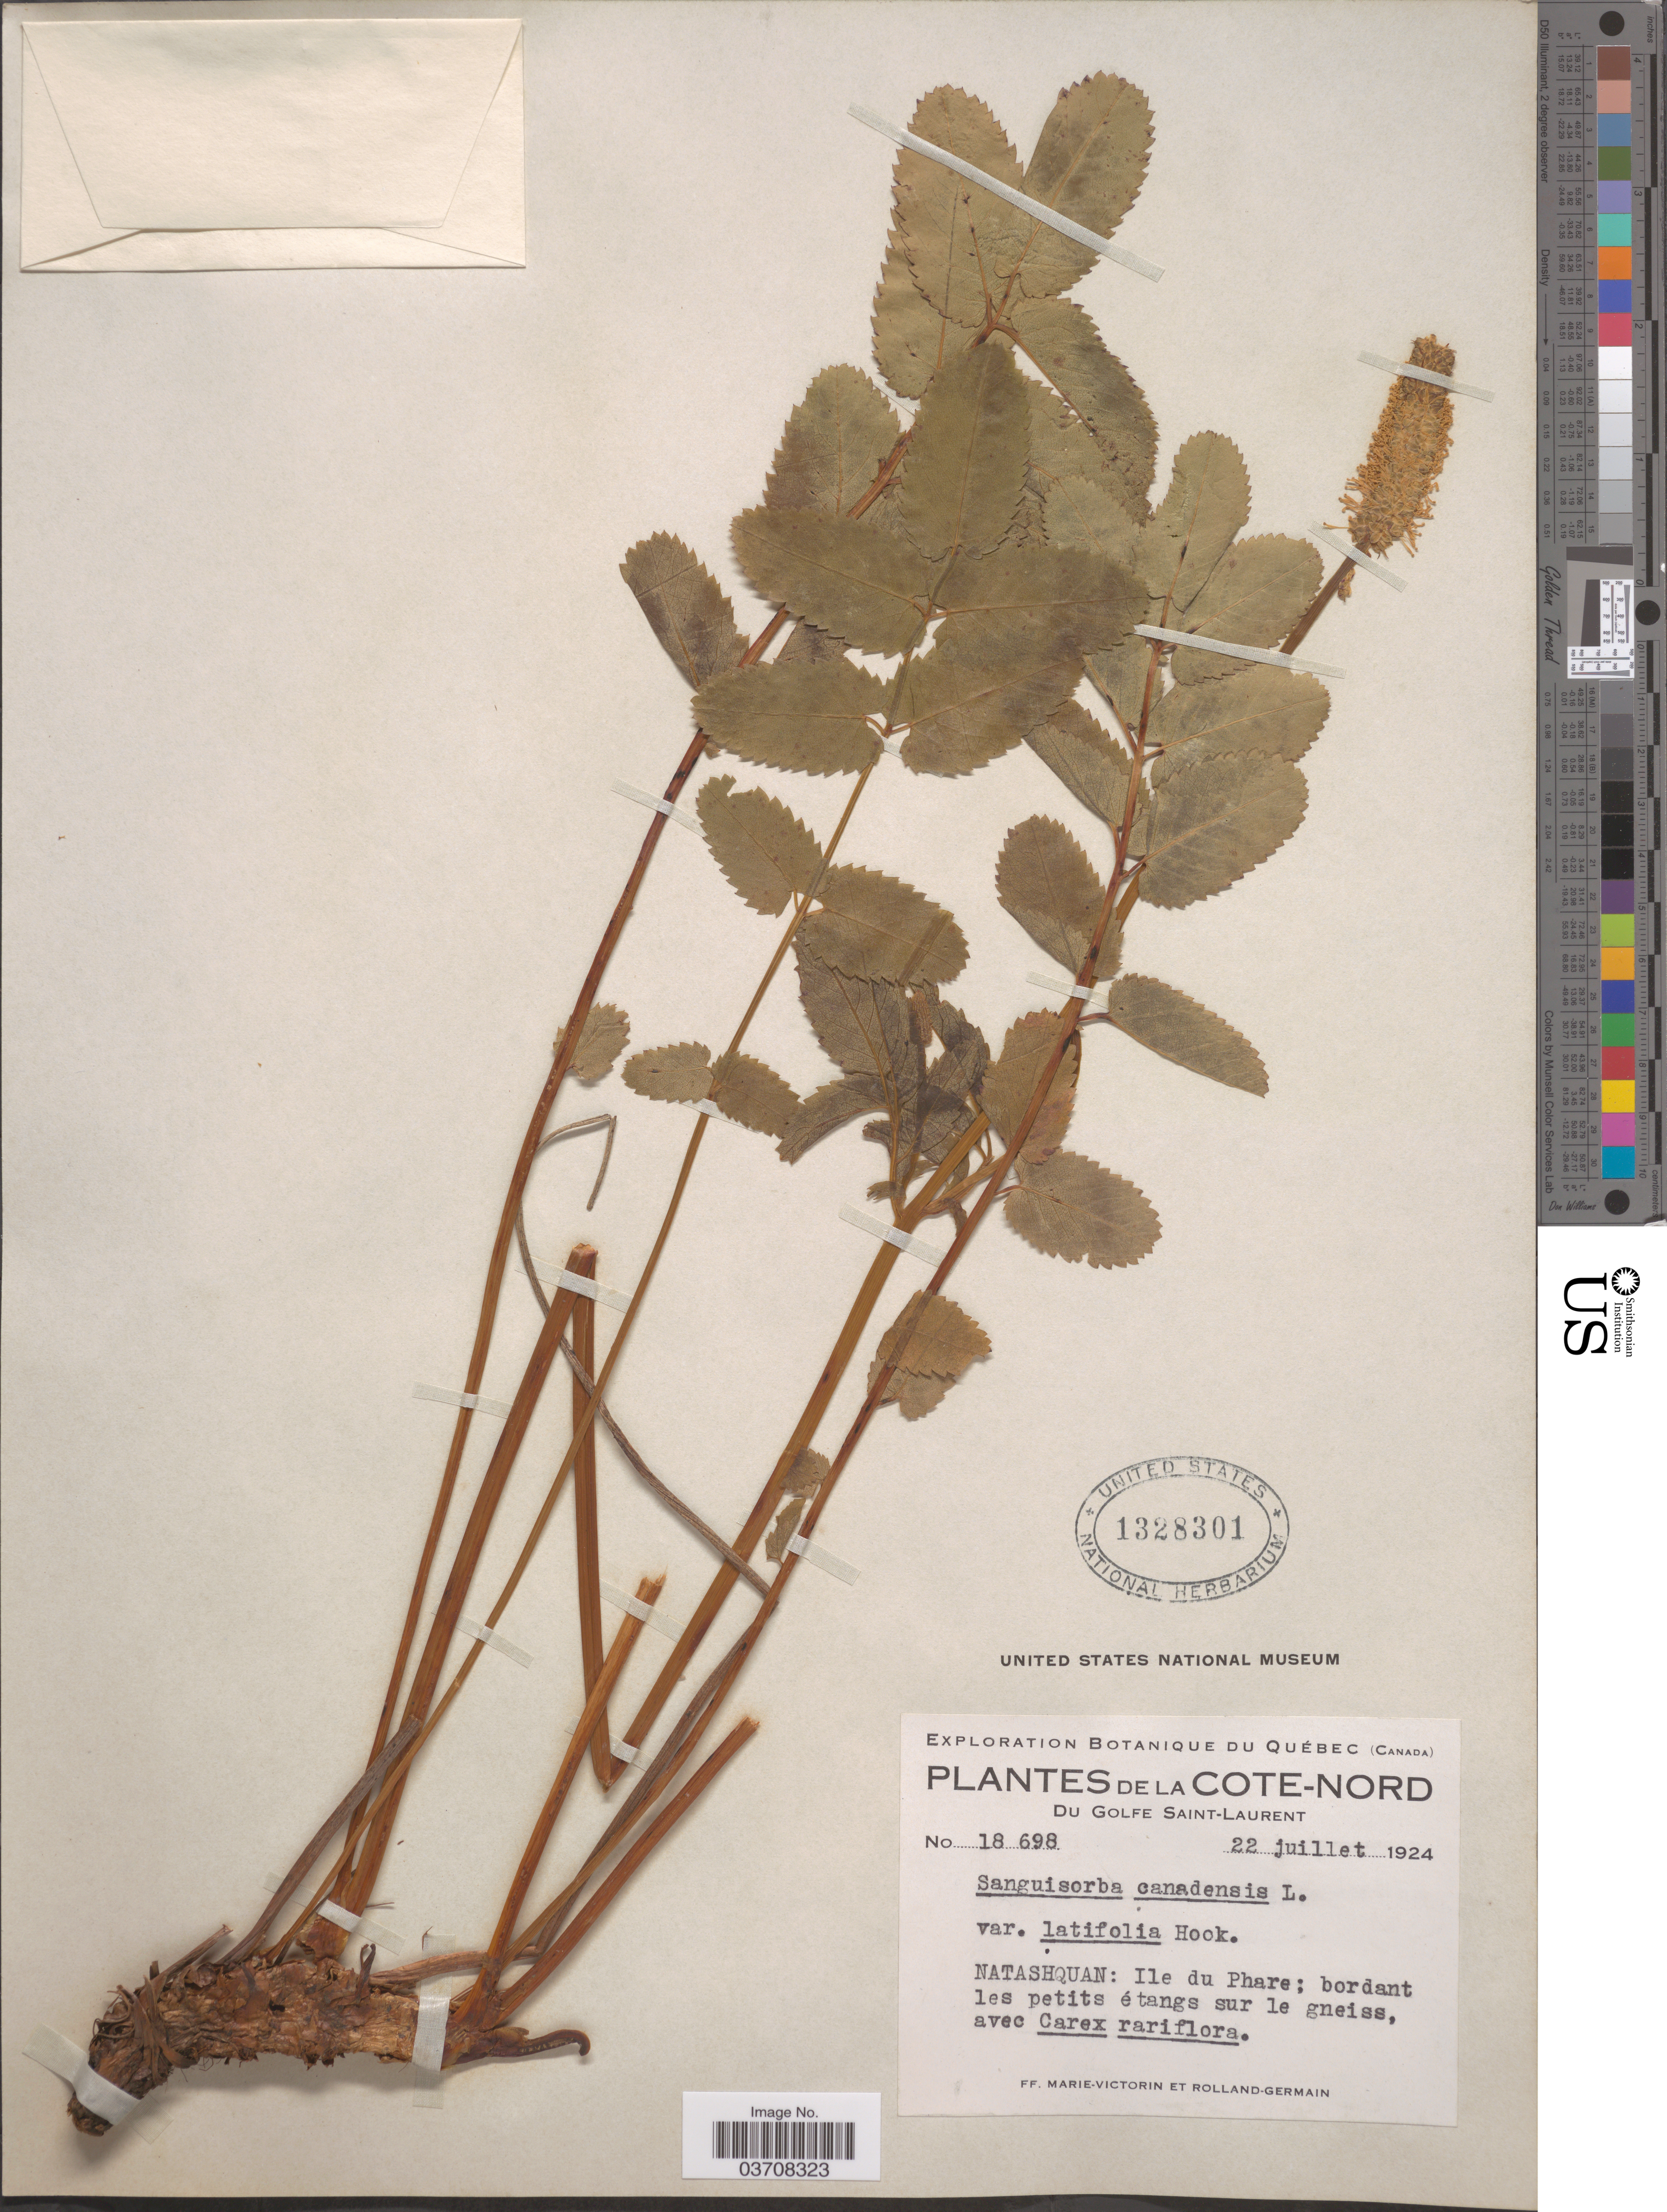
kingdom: Plantae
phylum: Tracheophyta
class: Magnoliopsida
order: Rosales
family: Rosaceae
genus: Sanguisorba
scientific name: Sanguisorba canadensis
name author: L.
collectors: F. Marie-Victorin & Rolland-Germain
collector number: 18698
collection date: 1924-07-22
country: Canada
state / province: Quebec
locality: La Cote-nord. Du Golfe Saint-Laurent. Natashquen: Ile du Phare.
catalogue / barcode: US 1328301